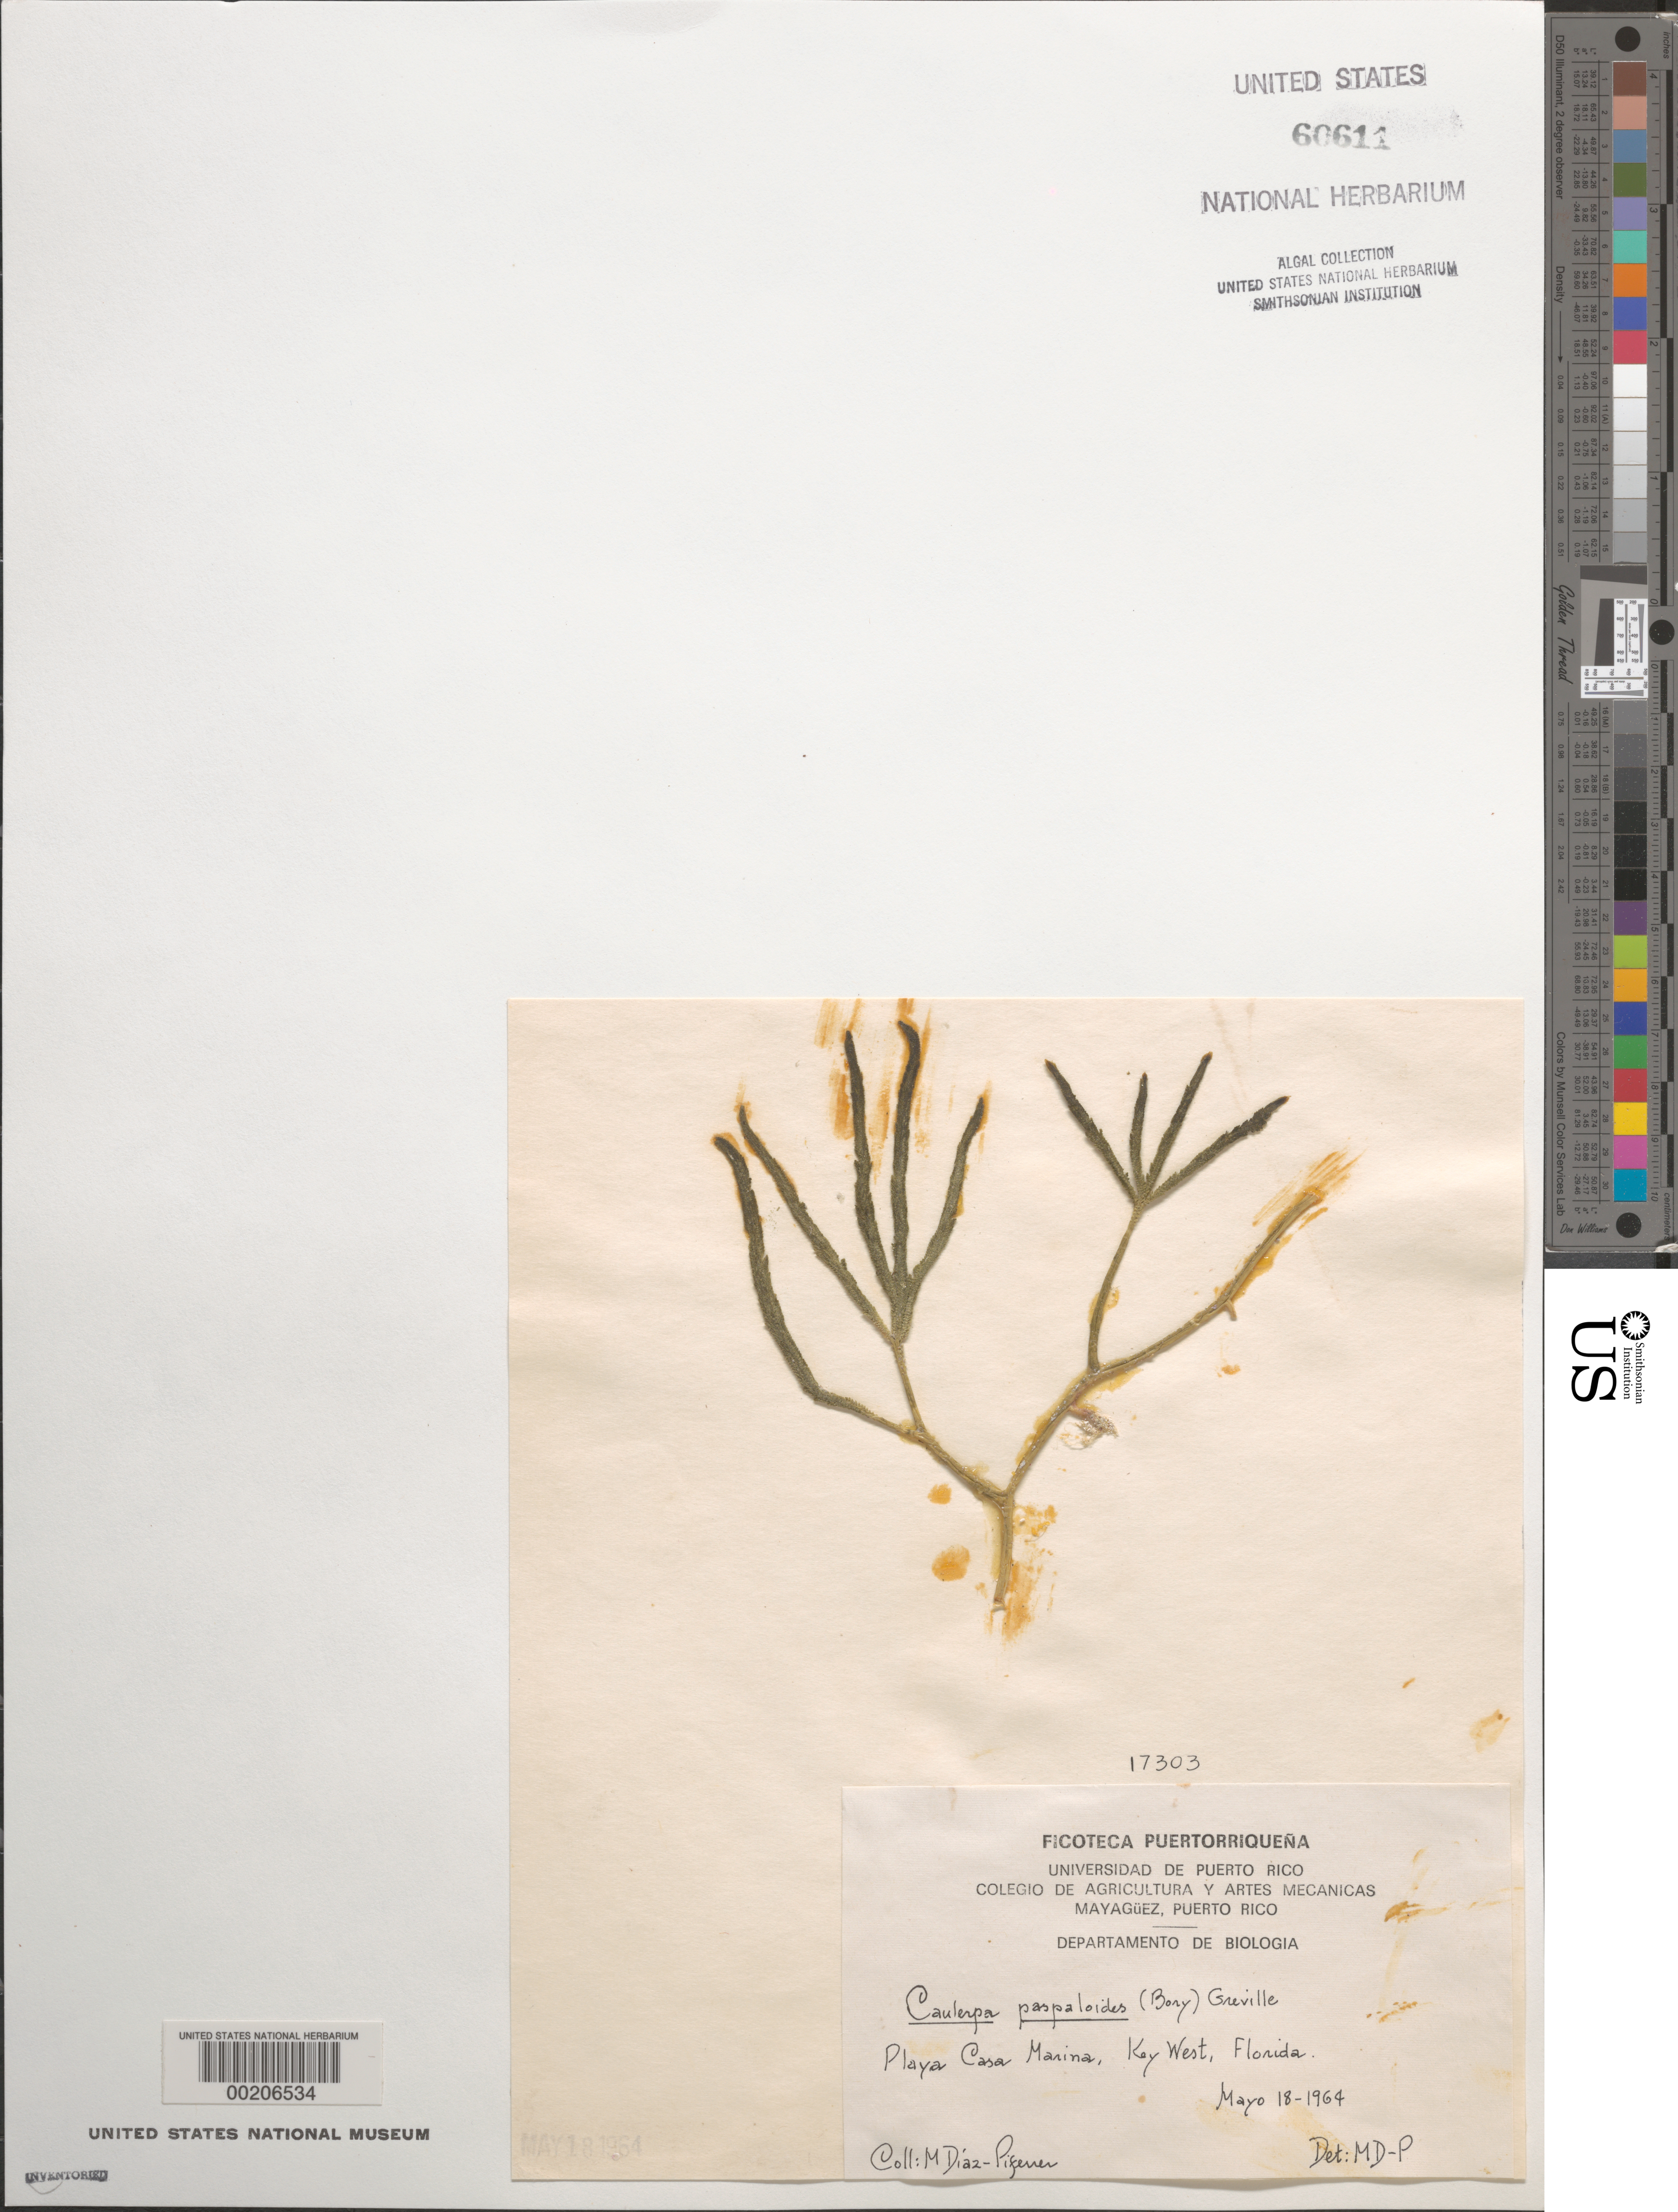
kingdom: Plantae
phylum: Chlorophyta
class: Ulvophyceae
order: Bryopsidales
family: Caulerpaceae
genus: Caulerpa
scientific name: Caulerpa paspaloides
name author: (Bory) Grev.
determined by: Diaz-Piferrer, M.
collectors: M. Diaz-Piferrer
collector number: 17303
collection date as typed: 18 May 1964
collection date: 1964-05-18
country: United States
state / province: Florida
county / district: Monroe County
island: Key West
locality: Playa Casa Marina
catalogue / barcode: US 60611